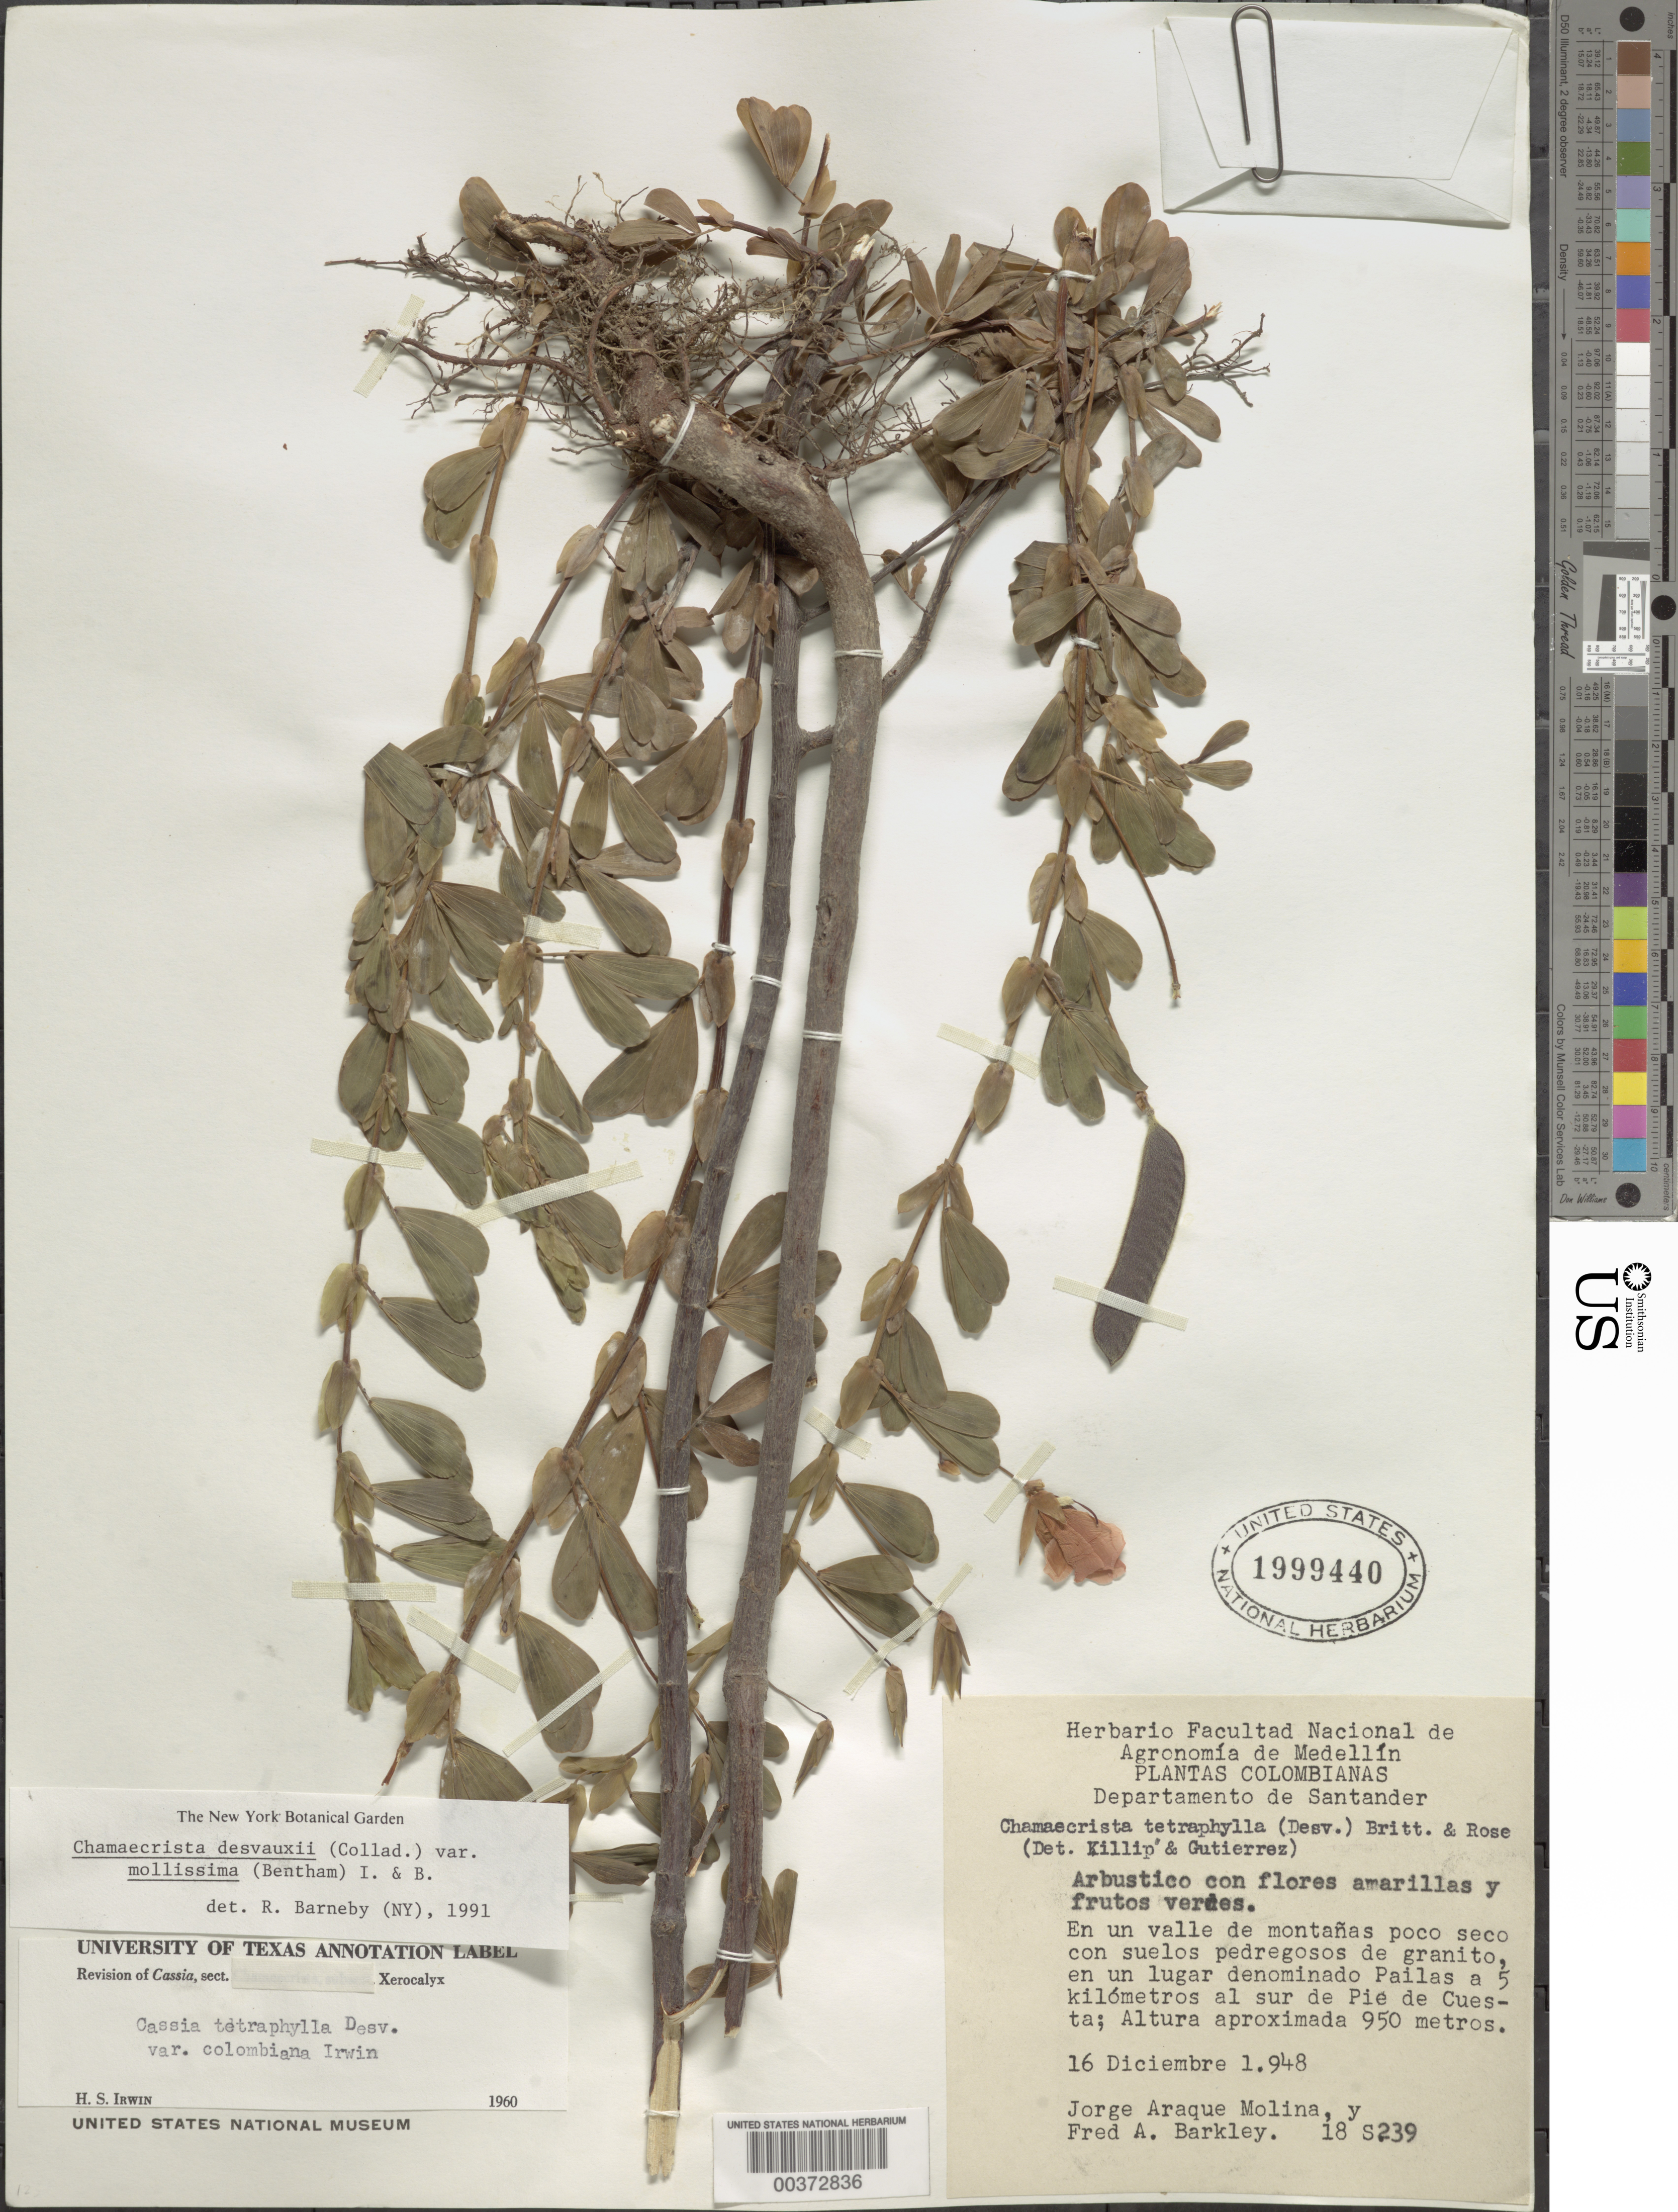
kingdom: Plantae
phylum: Tracheophyta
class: Magnoliopsida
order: Fabales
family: Fabaceae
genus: Chamaecrista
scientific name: Chamaecrista desvauxii var. mollissima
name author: (Benth.) H.S. Irwin & Barneby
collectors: J. Araque Molina & F. A. Barkley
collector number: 18s239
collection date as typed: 16 Dec 1948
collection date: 1948-12-16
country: Colombia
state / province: Santander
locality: En un Valle de Montanas; un Lugar denoMinado pailas a 5 km al sur de pie de cuesta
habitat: Poco seco con suelos pedregosos de granito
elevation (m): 950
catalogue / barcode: US 1999440